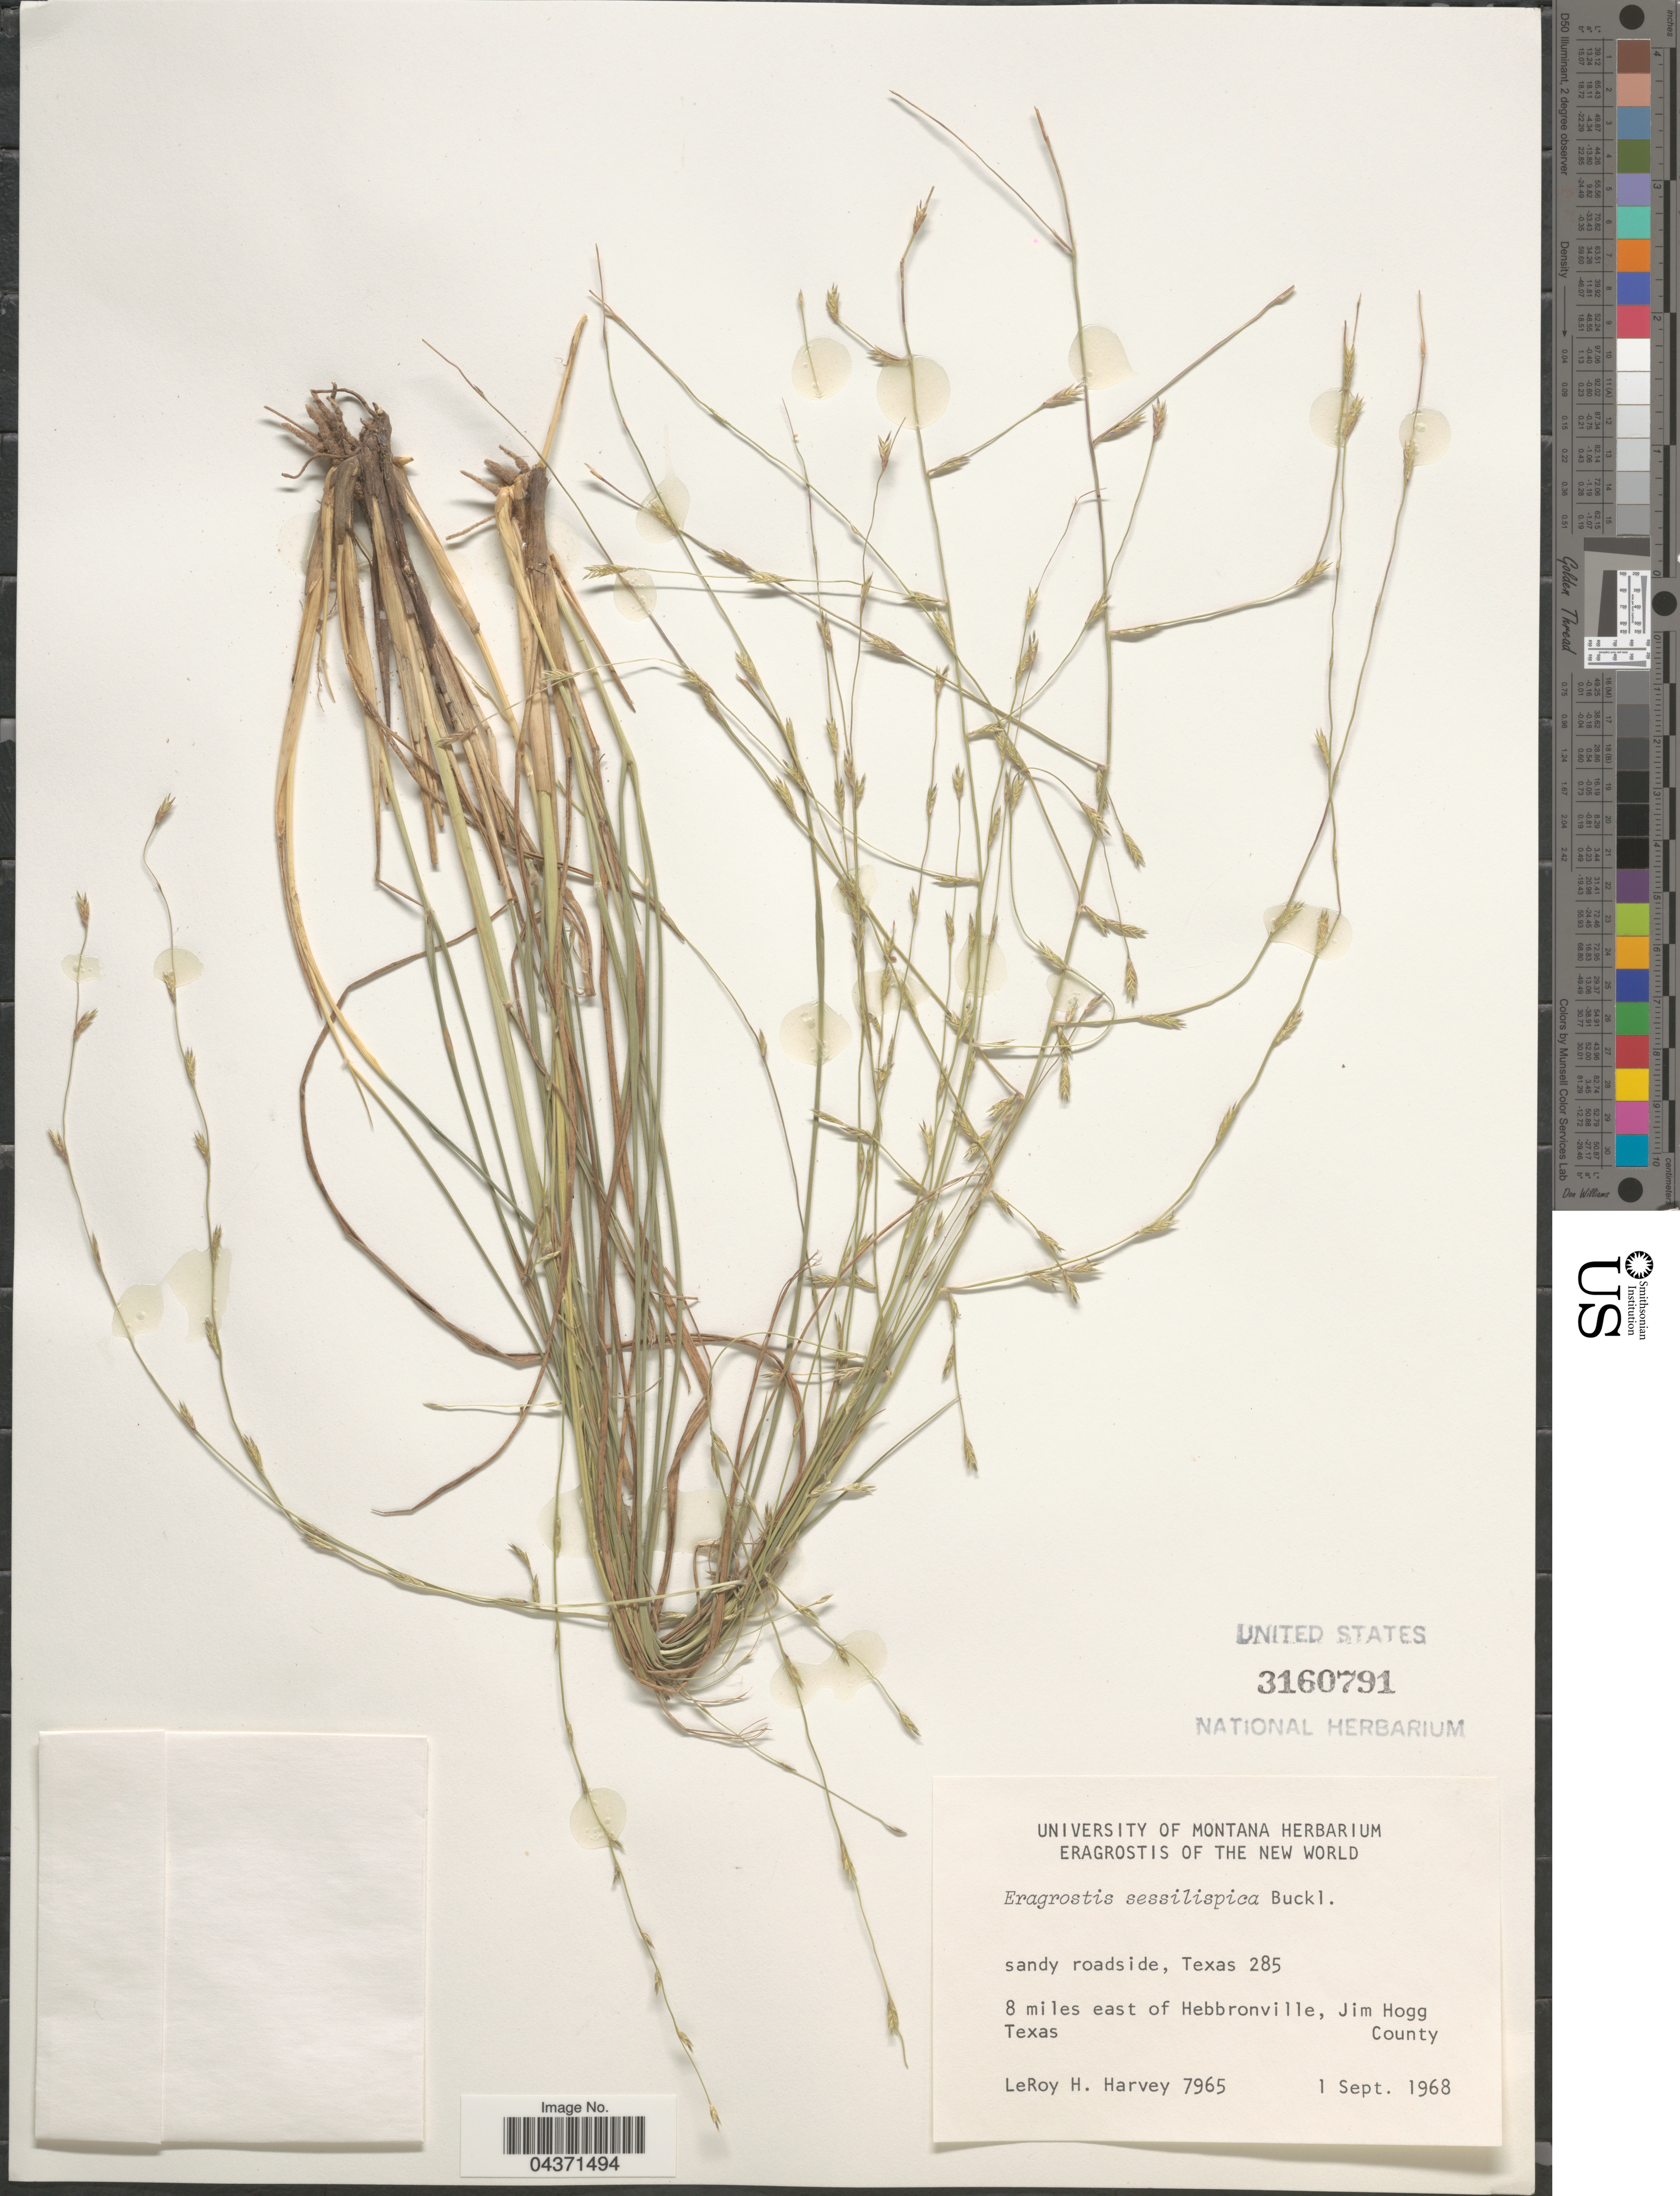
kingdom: Plantae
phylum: Tracheophyta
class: Liliopsida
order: Poales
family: Poaceae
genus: Eragrostis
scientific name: Eragrostis sessilispica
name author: Buckley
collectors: L. H. Harvey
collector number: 7965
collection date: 1968-09-01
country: United States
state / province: Texas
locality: Sandy roadside, Texas 285. 8 miles east of Hebbronville, Jim Hogg County.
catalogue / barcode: US 3160791